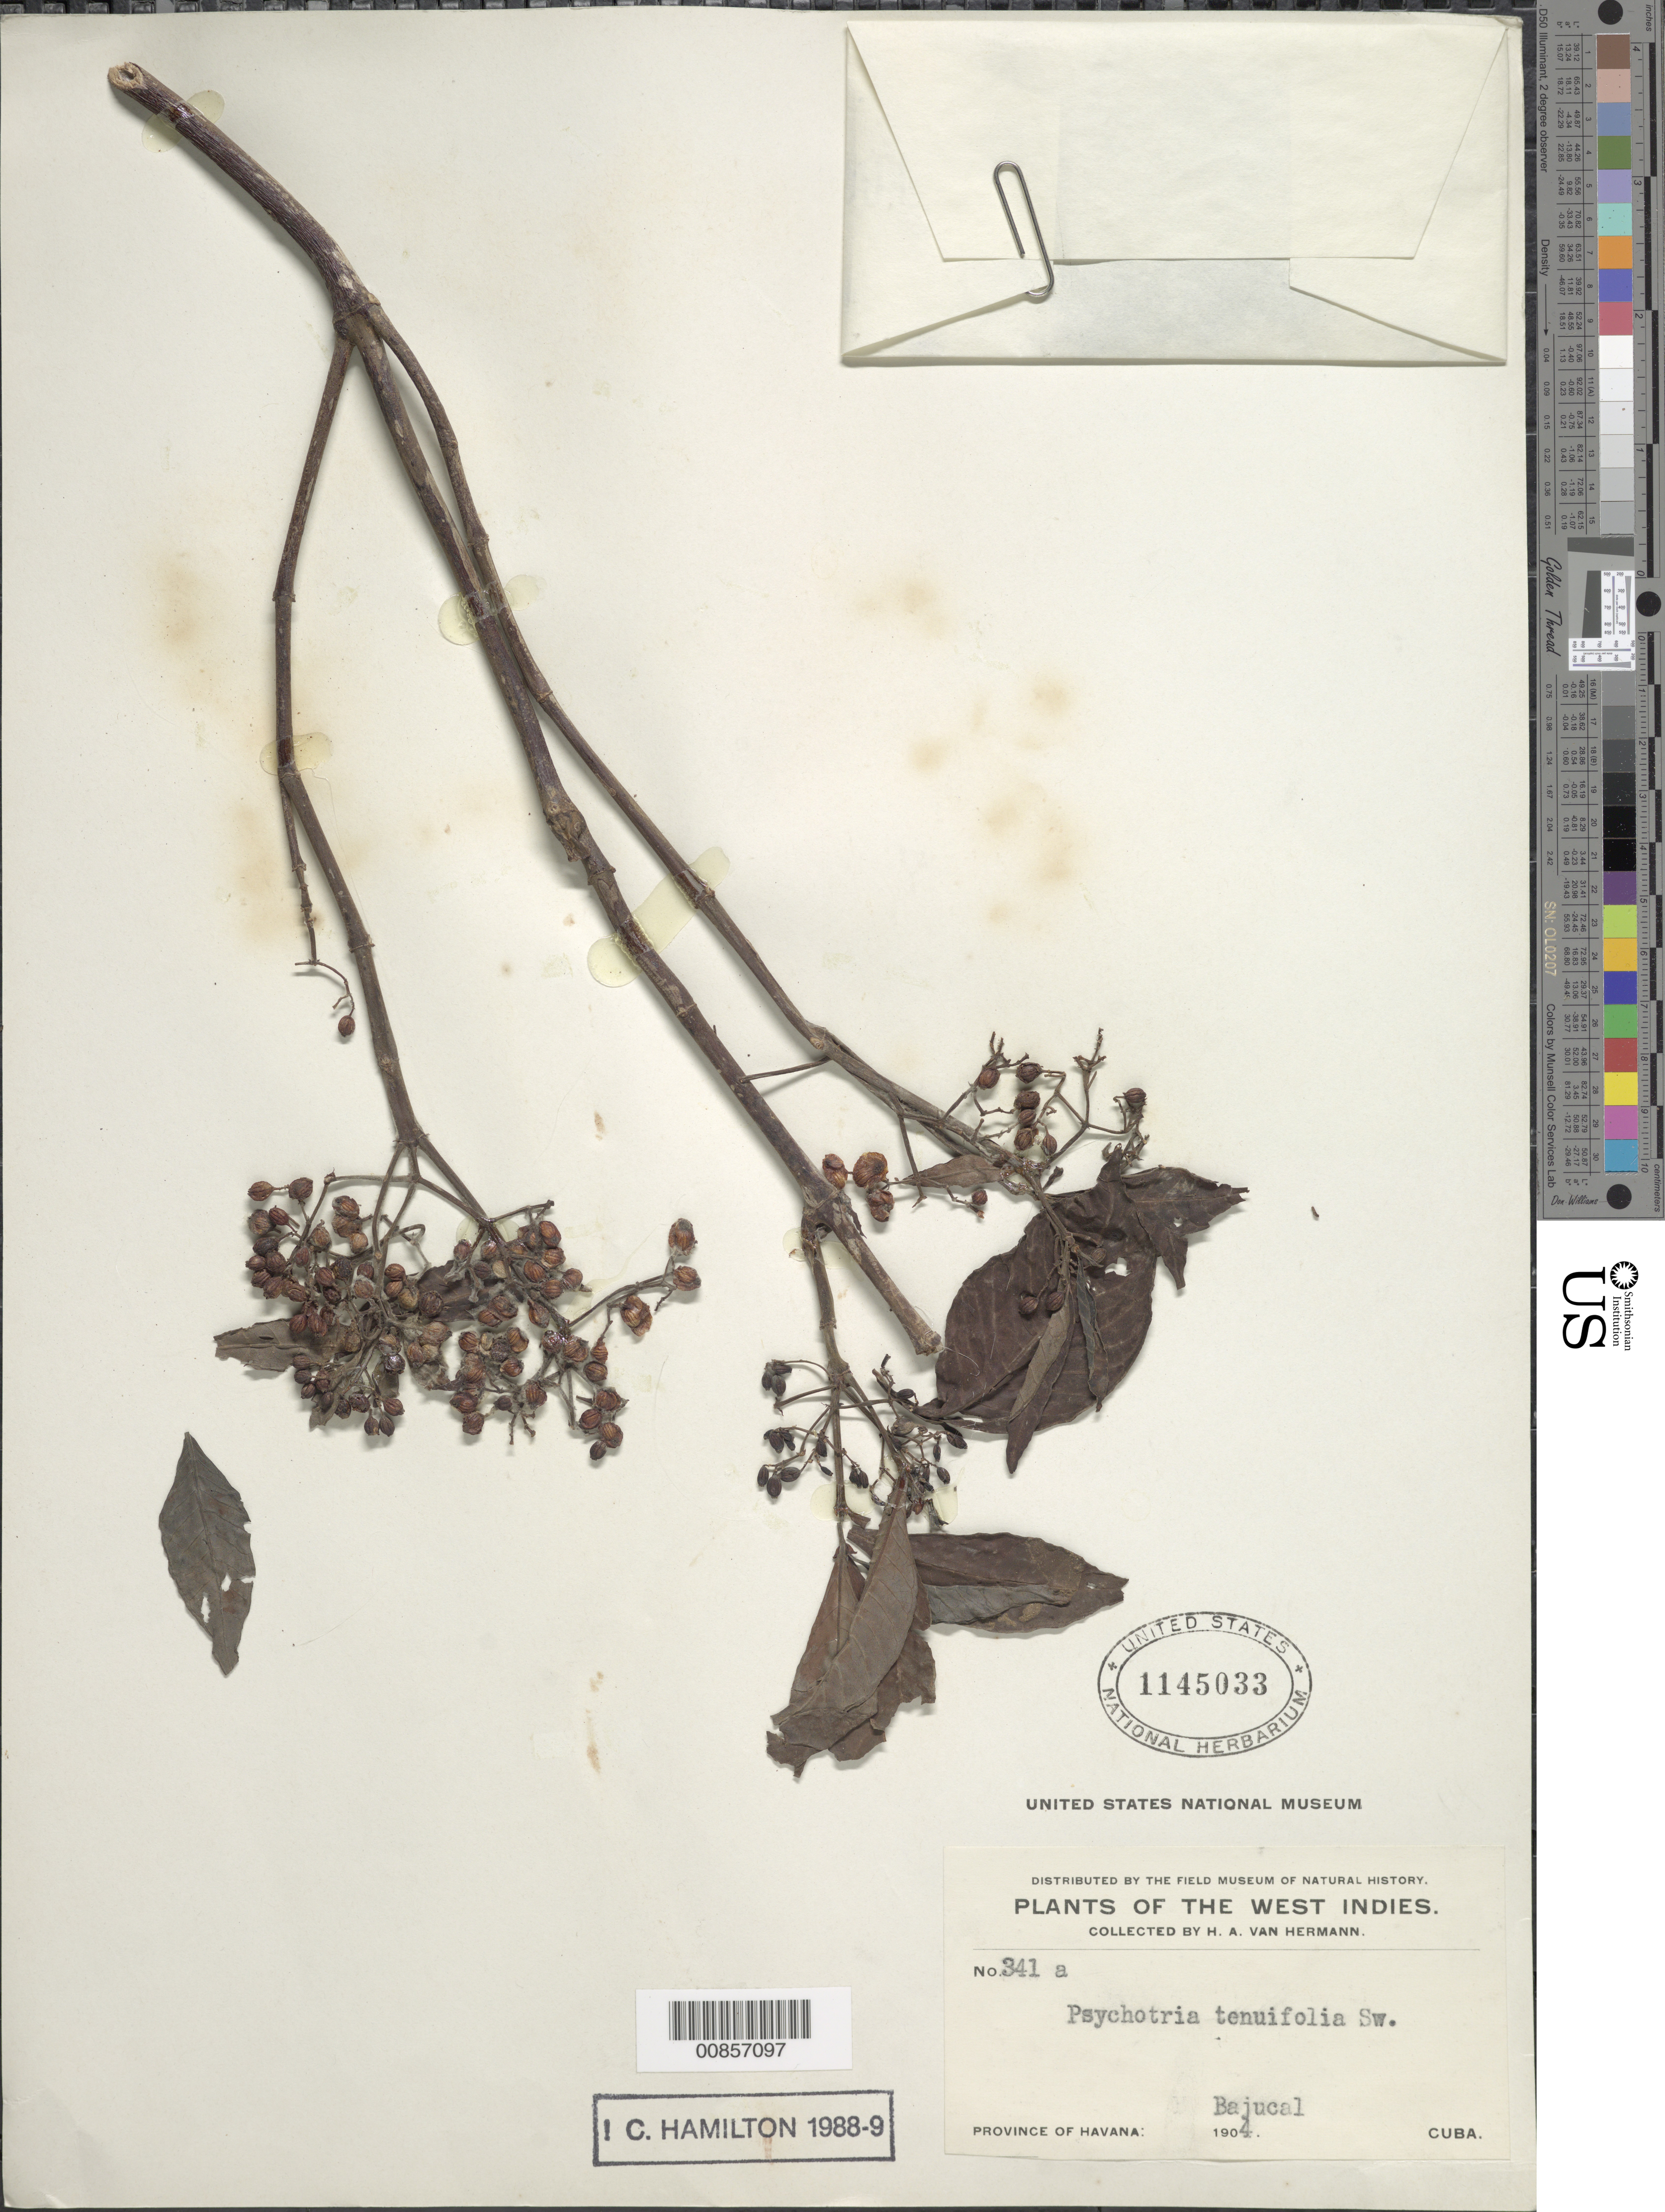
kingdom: Plantae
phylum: Tracheophyta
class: Magnoliopsida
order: Gentianales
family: Rubiaceae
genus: Psychotria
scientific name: Psychotria tenuifolia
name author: Sw.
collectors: H. A. Van Hermann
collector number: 341a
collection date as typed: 1904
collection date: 1904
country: Cuba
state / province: La Habana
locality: Bajucal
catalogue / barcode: US 1145033